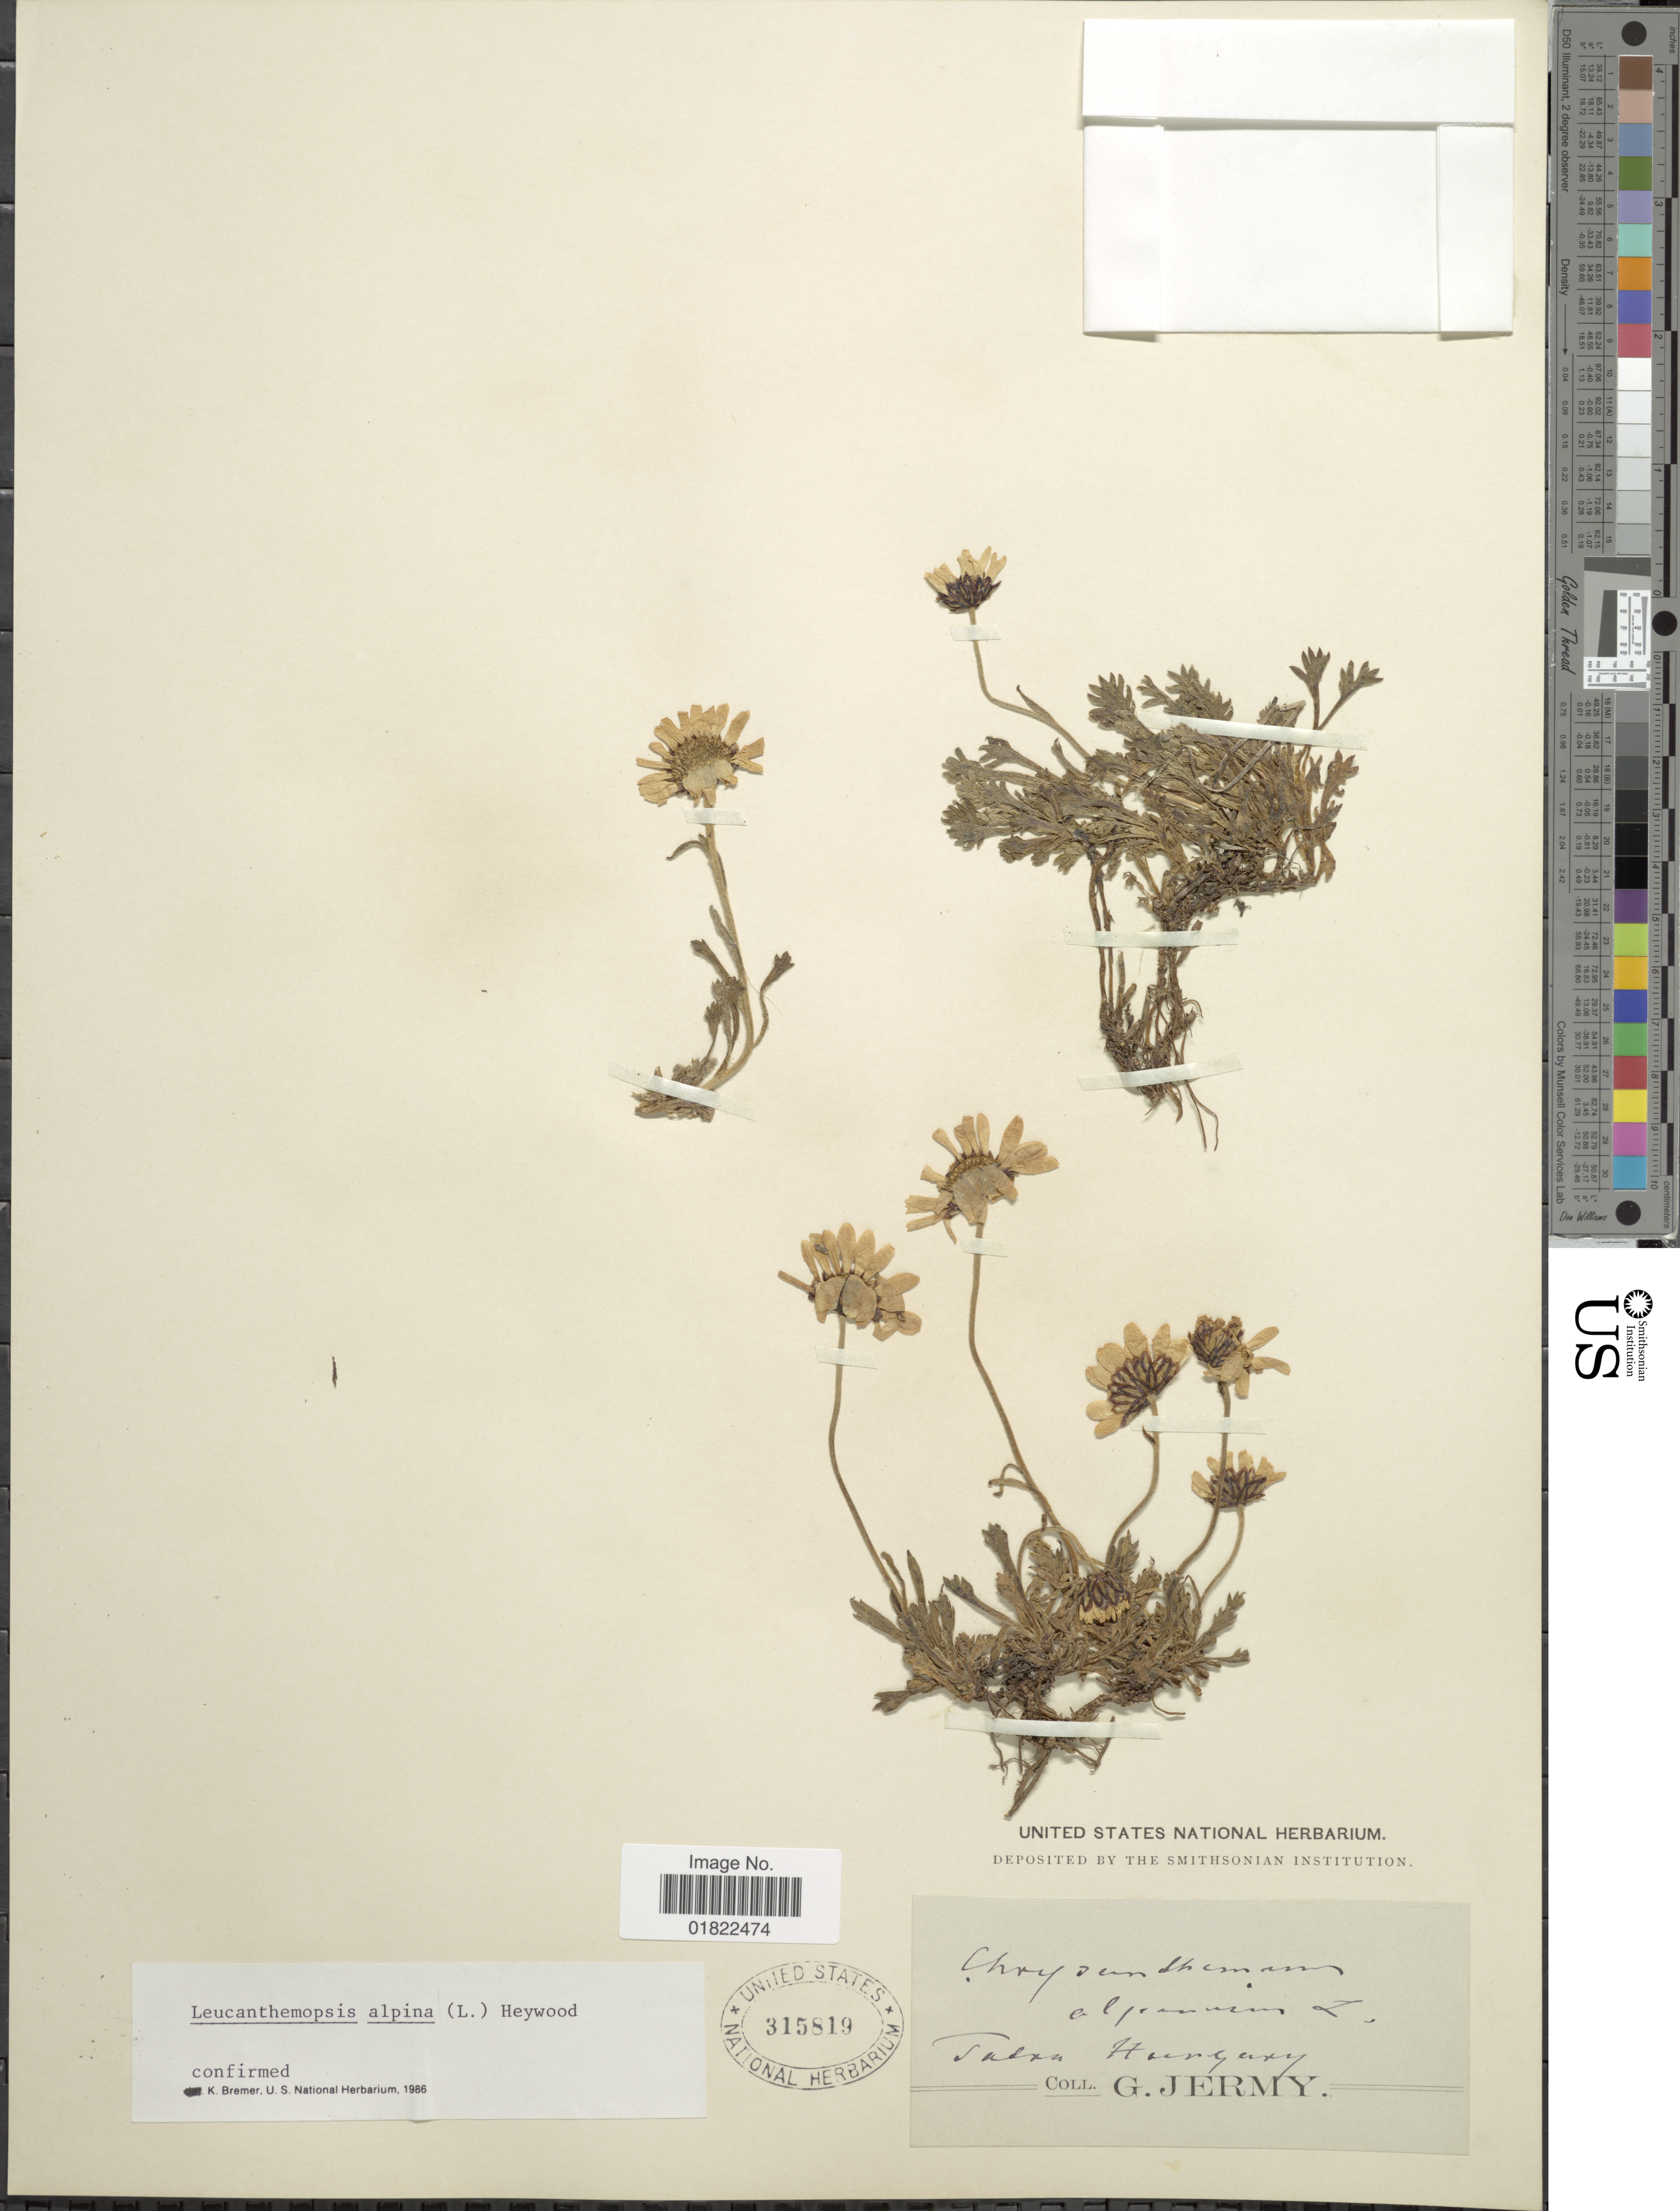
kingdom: Plantae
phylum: Tracheophyta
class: Magnoliopsida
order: Asterales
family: Asteraceae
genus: Leucanthemopsis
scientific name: Leucanthemopsis alpina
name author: (L.) Heywood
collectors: G. Jermy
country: Hungary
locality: Tadxa [interpreted]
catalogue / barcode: US 315819